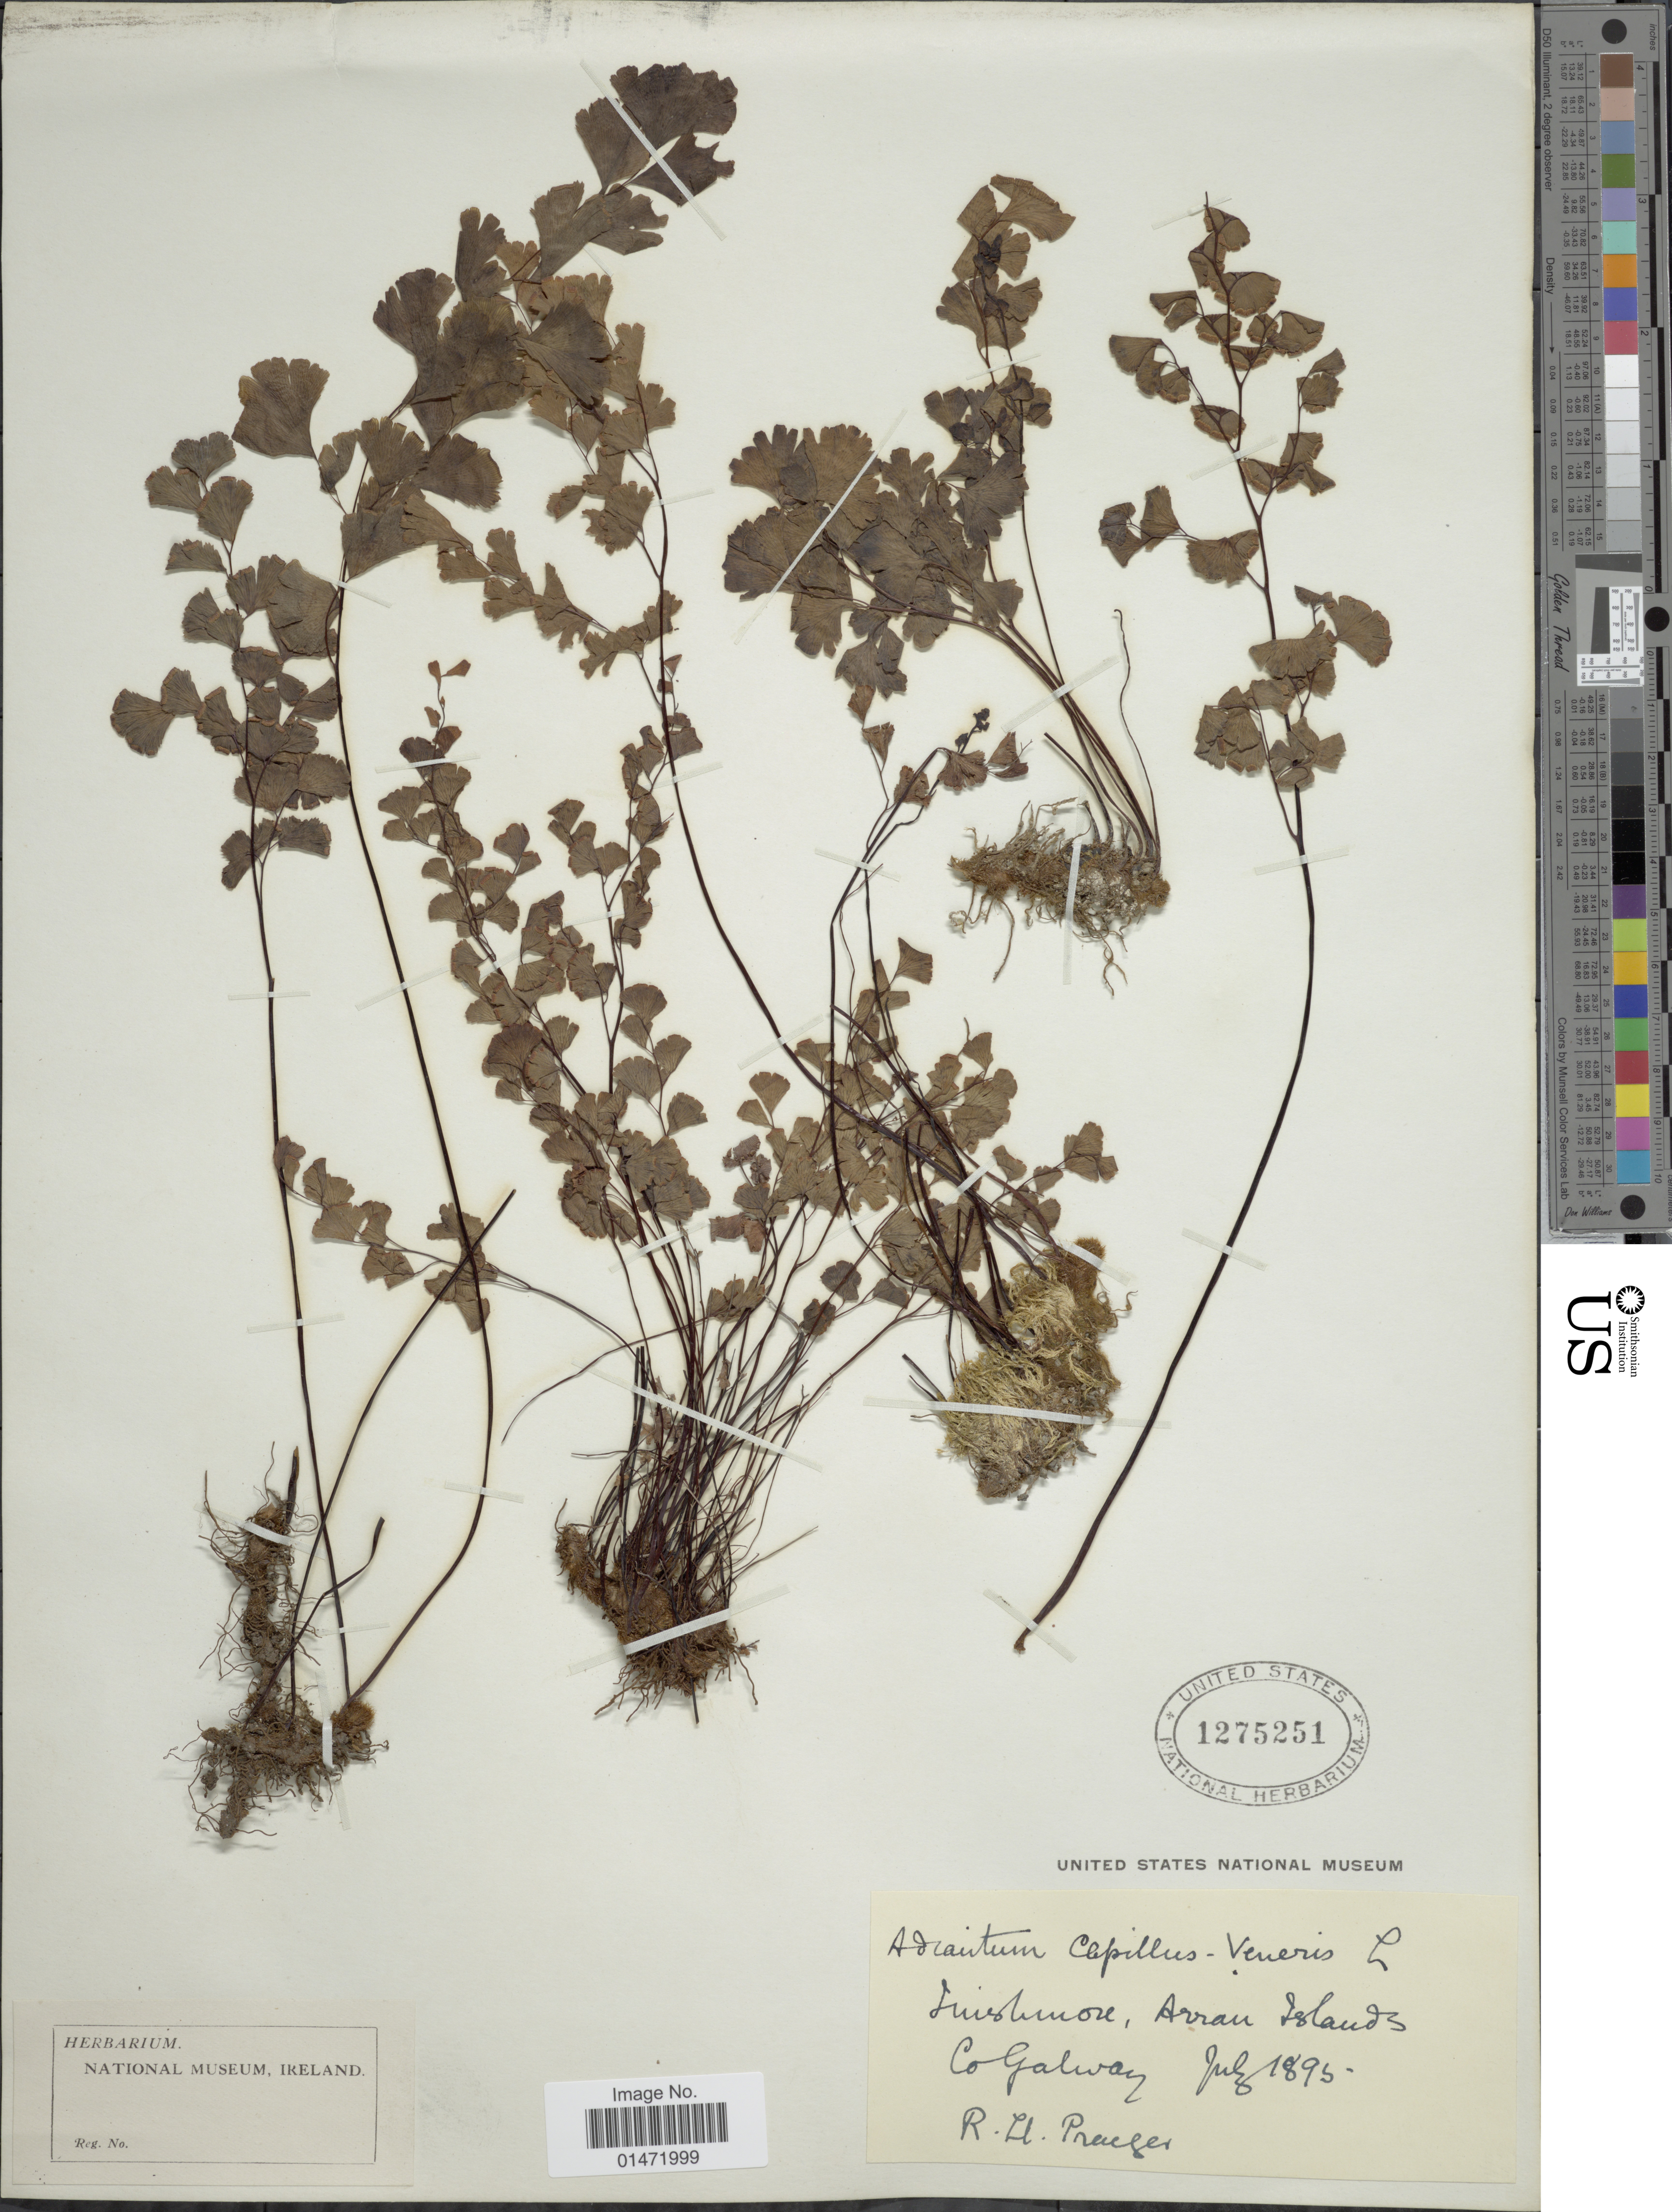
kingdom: Plantae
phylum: Tracheophyta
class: Polypodiopsida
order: Polypodiales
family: Pteridaceae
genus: Adiantum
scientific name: Adiantum capillus-veneris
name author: L.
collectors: R. Praeger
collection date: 1895-07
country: Ireland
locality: Luishmore, Arran Islands, Co Galway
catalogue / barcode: US 1275251